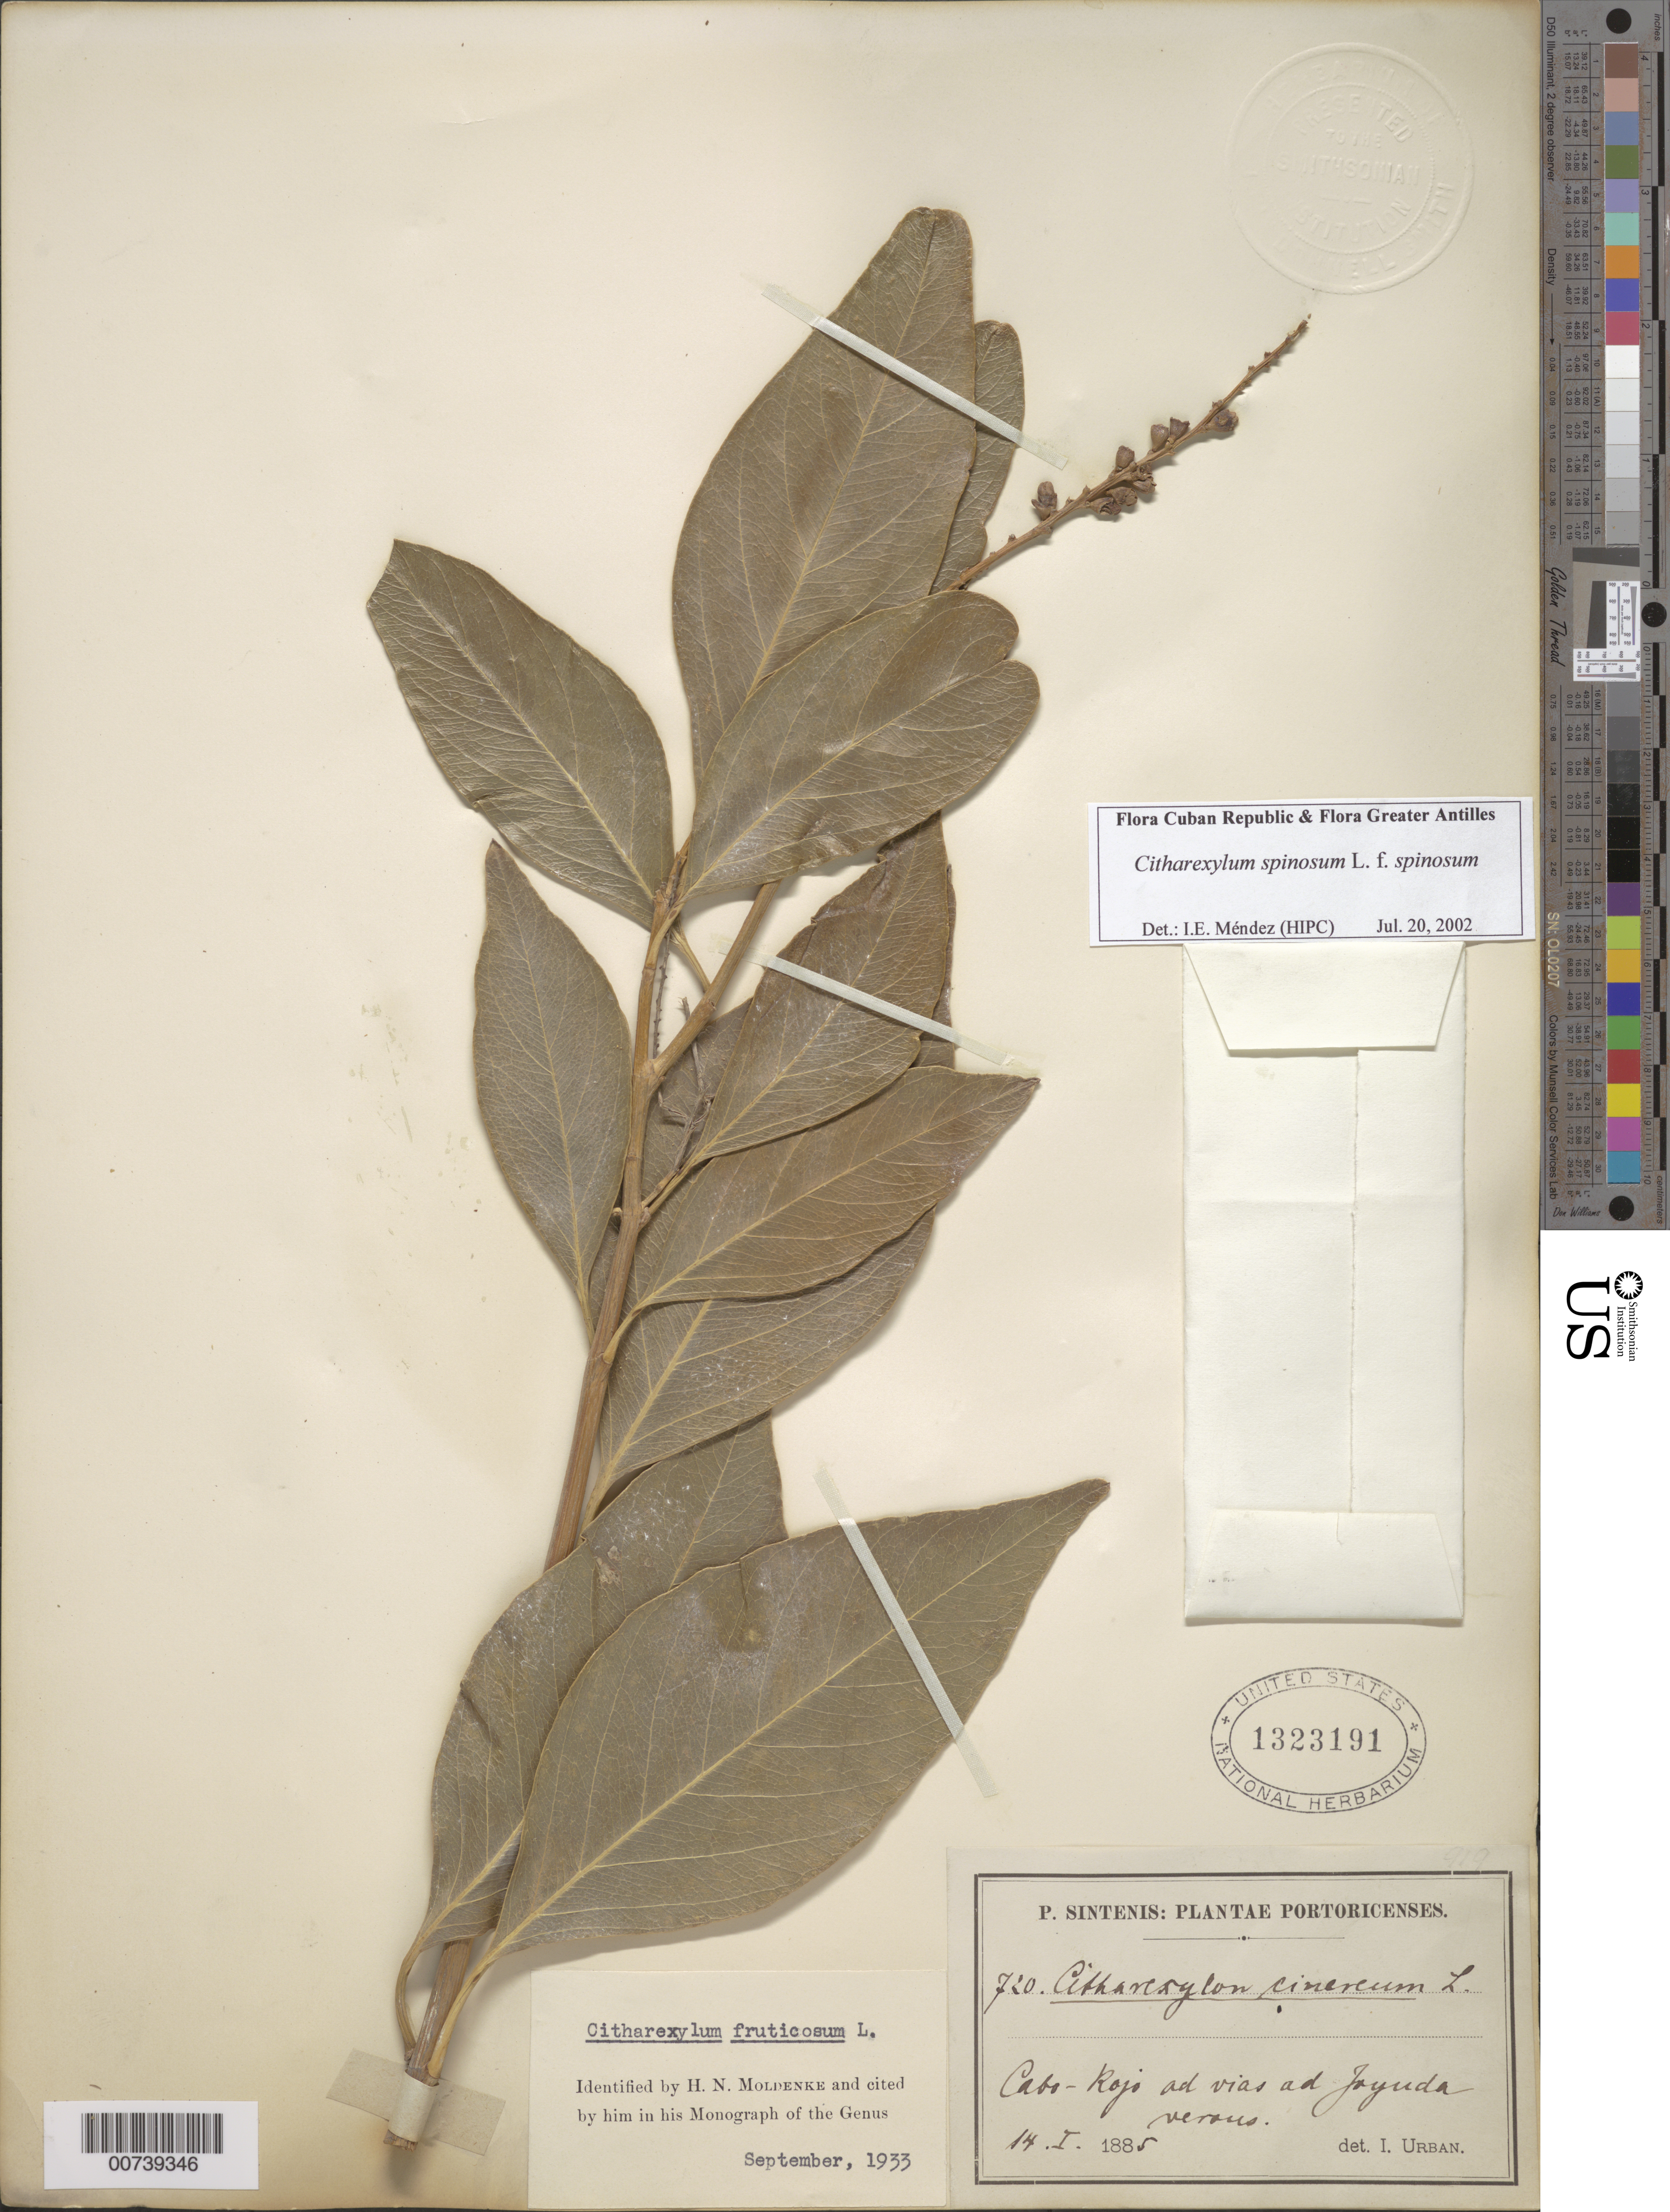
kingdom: Plantae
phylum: Tracheophyta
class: Magnoliopsida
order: Lamiales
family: Verbenaceae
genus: Citharexylum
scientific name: Citharexylum spinosum f. spinosum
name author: L.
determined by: Méndez, Isidro E., (HIPC)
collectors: P. Sintenis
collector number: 720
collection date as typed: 14 Jan 1885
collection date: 1885-01-14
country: Puerto Rico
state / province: Cabo Rojo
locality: Cabo Rojo ad vias as Jayuda versus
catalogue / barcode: US 1323191